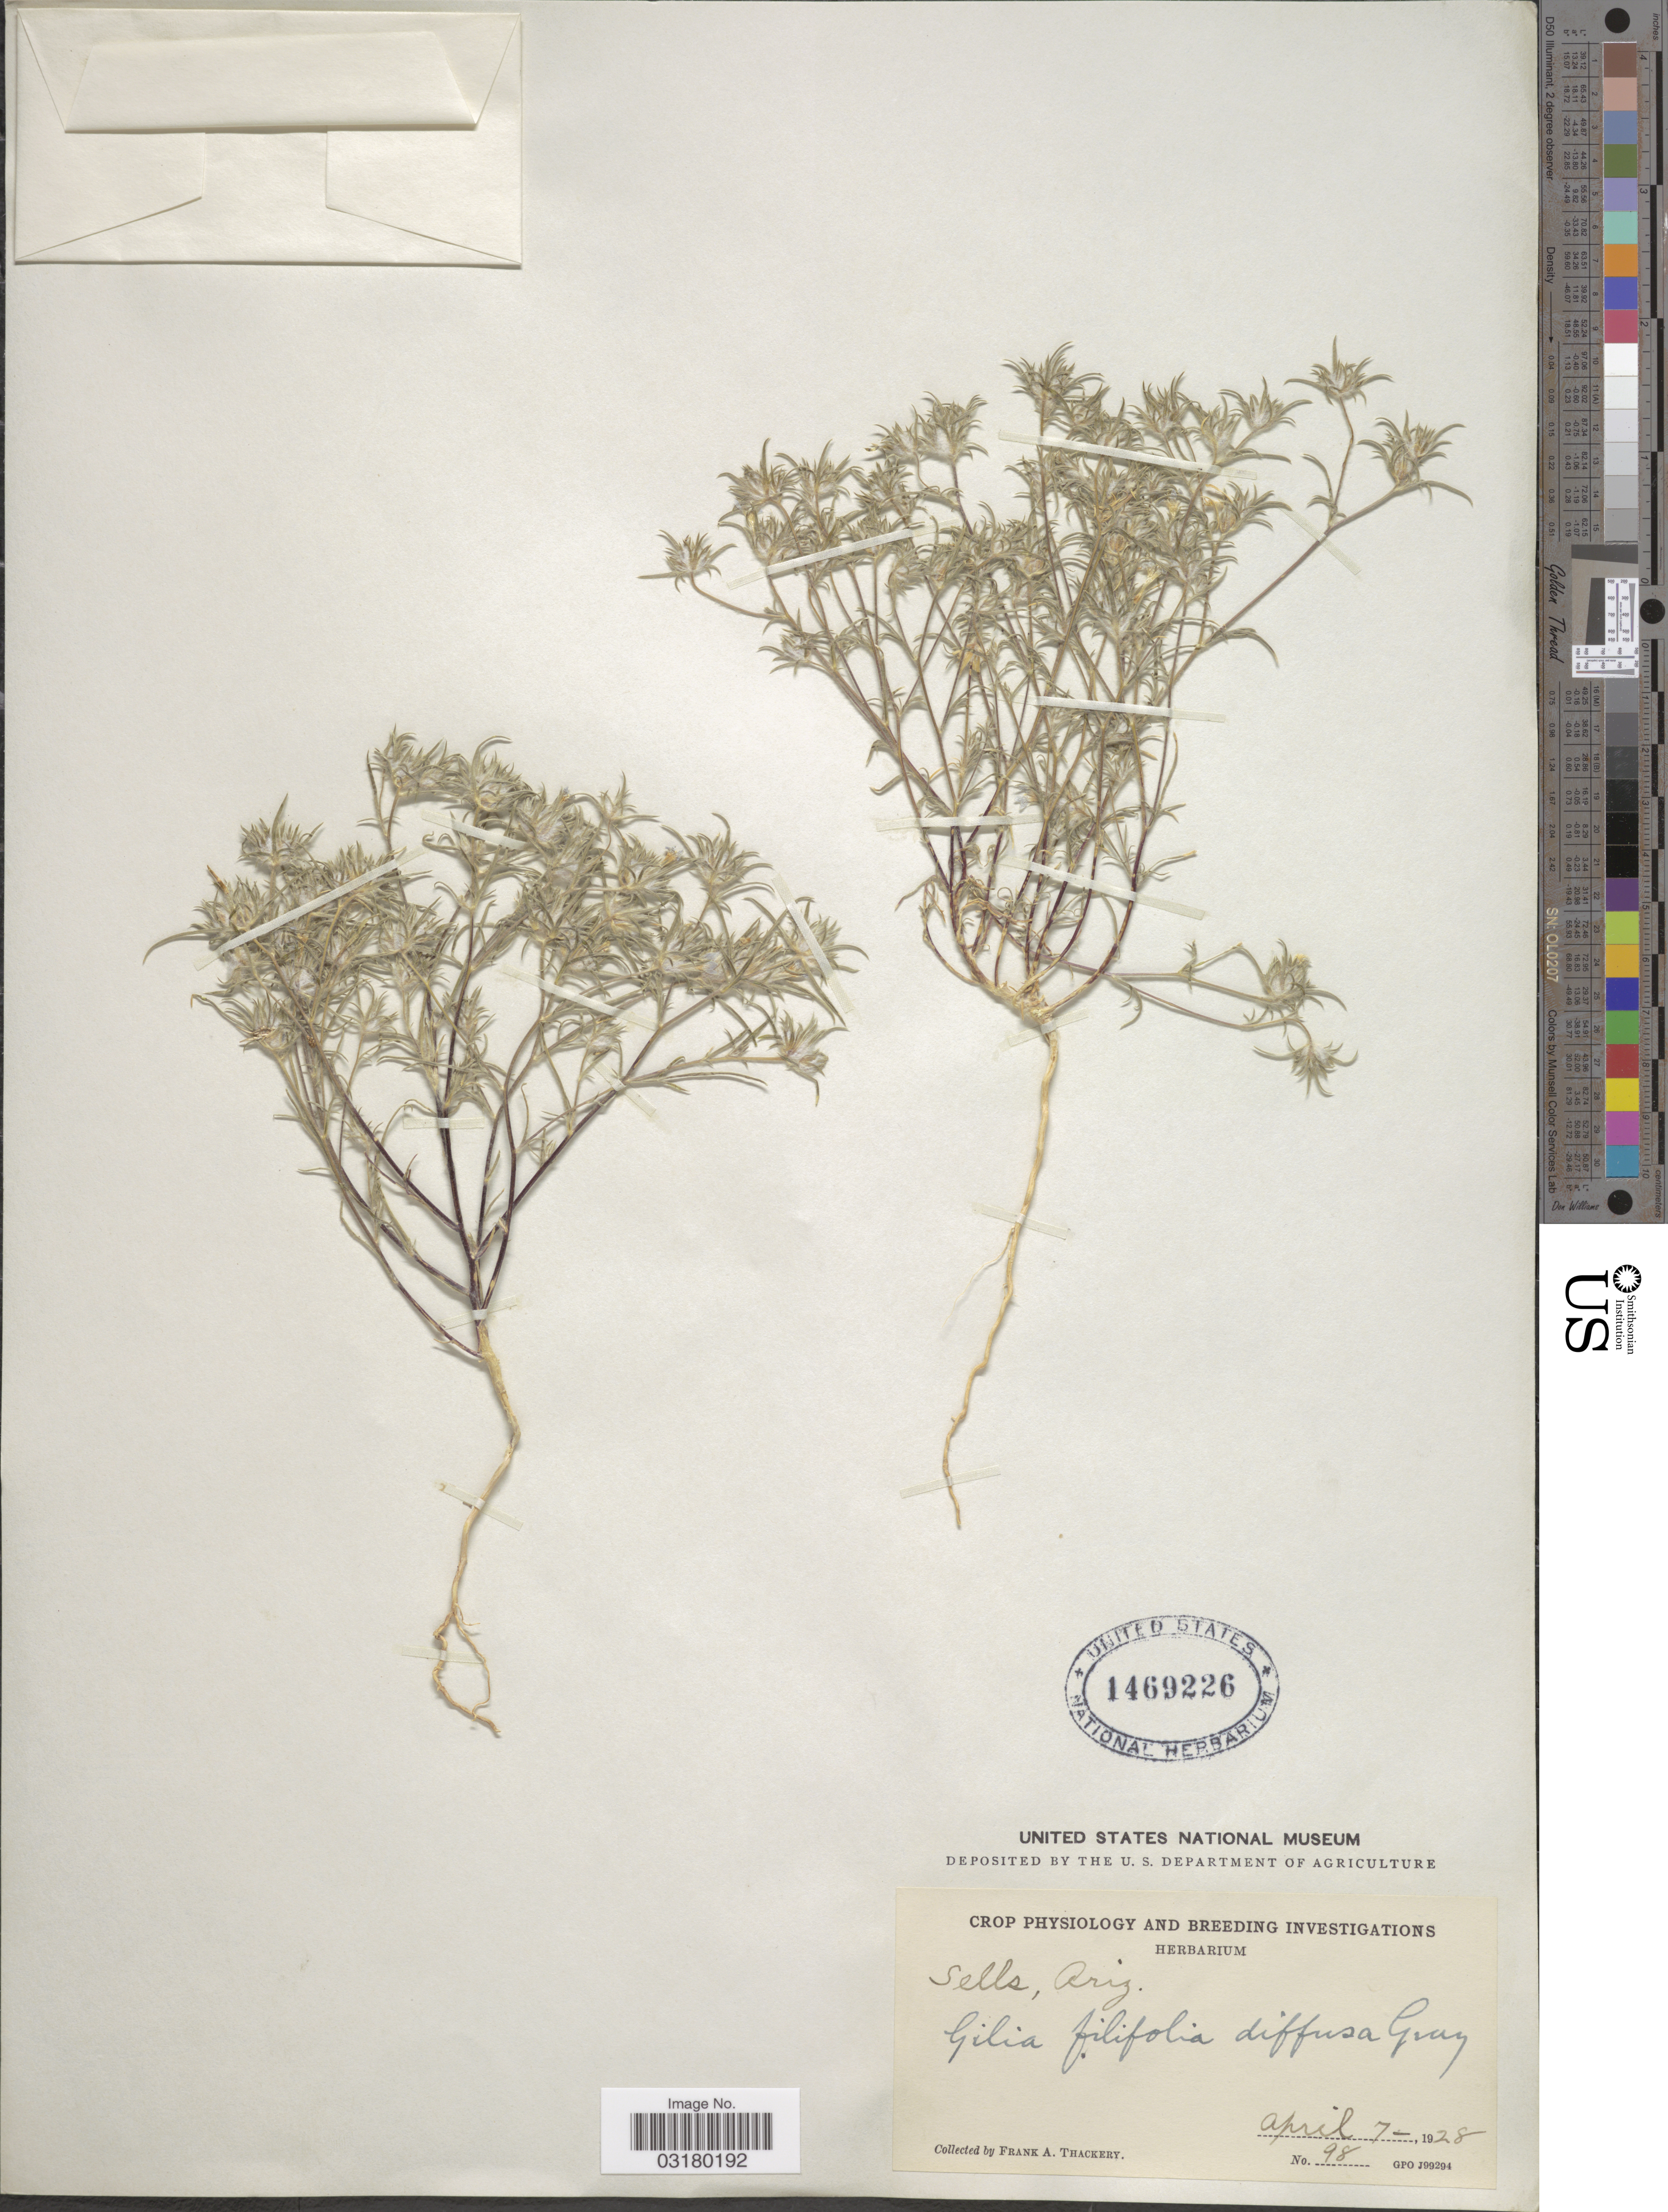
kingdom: Plantae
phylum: Tracheophyta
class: Magnoliopsida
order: Ericales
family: Polemoniaceae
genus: Eriastrum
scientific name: Eriastrum diffusum subsp. diffusum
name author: (A. Gray) H. Mason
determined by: Strong, Mark T., (BOT), Smithsonian Institution - National Museum of Natural History (UNITED STATES)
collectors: F. Thackery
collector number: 98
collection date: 1928-04-07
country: United States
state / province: Arizona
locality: Sells, Ariz.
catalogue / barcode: US 1469226